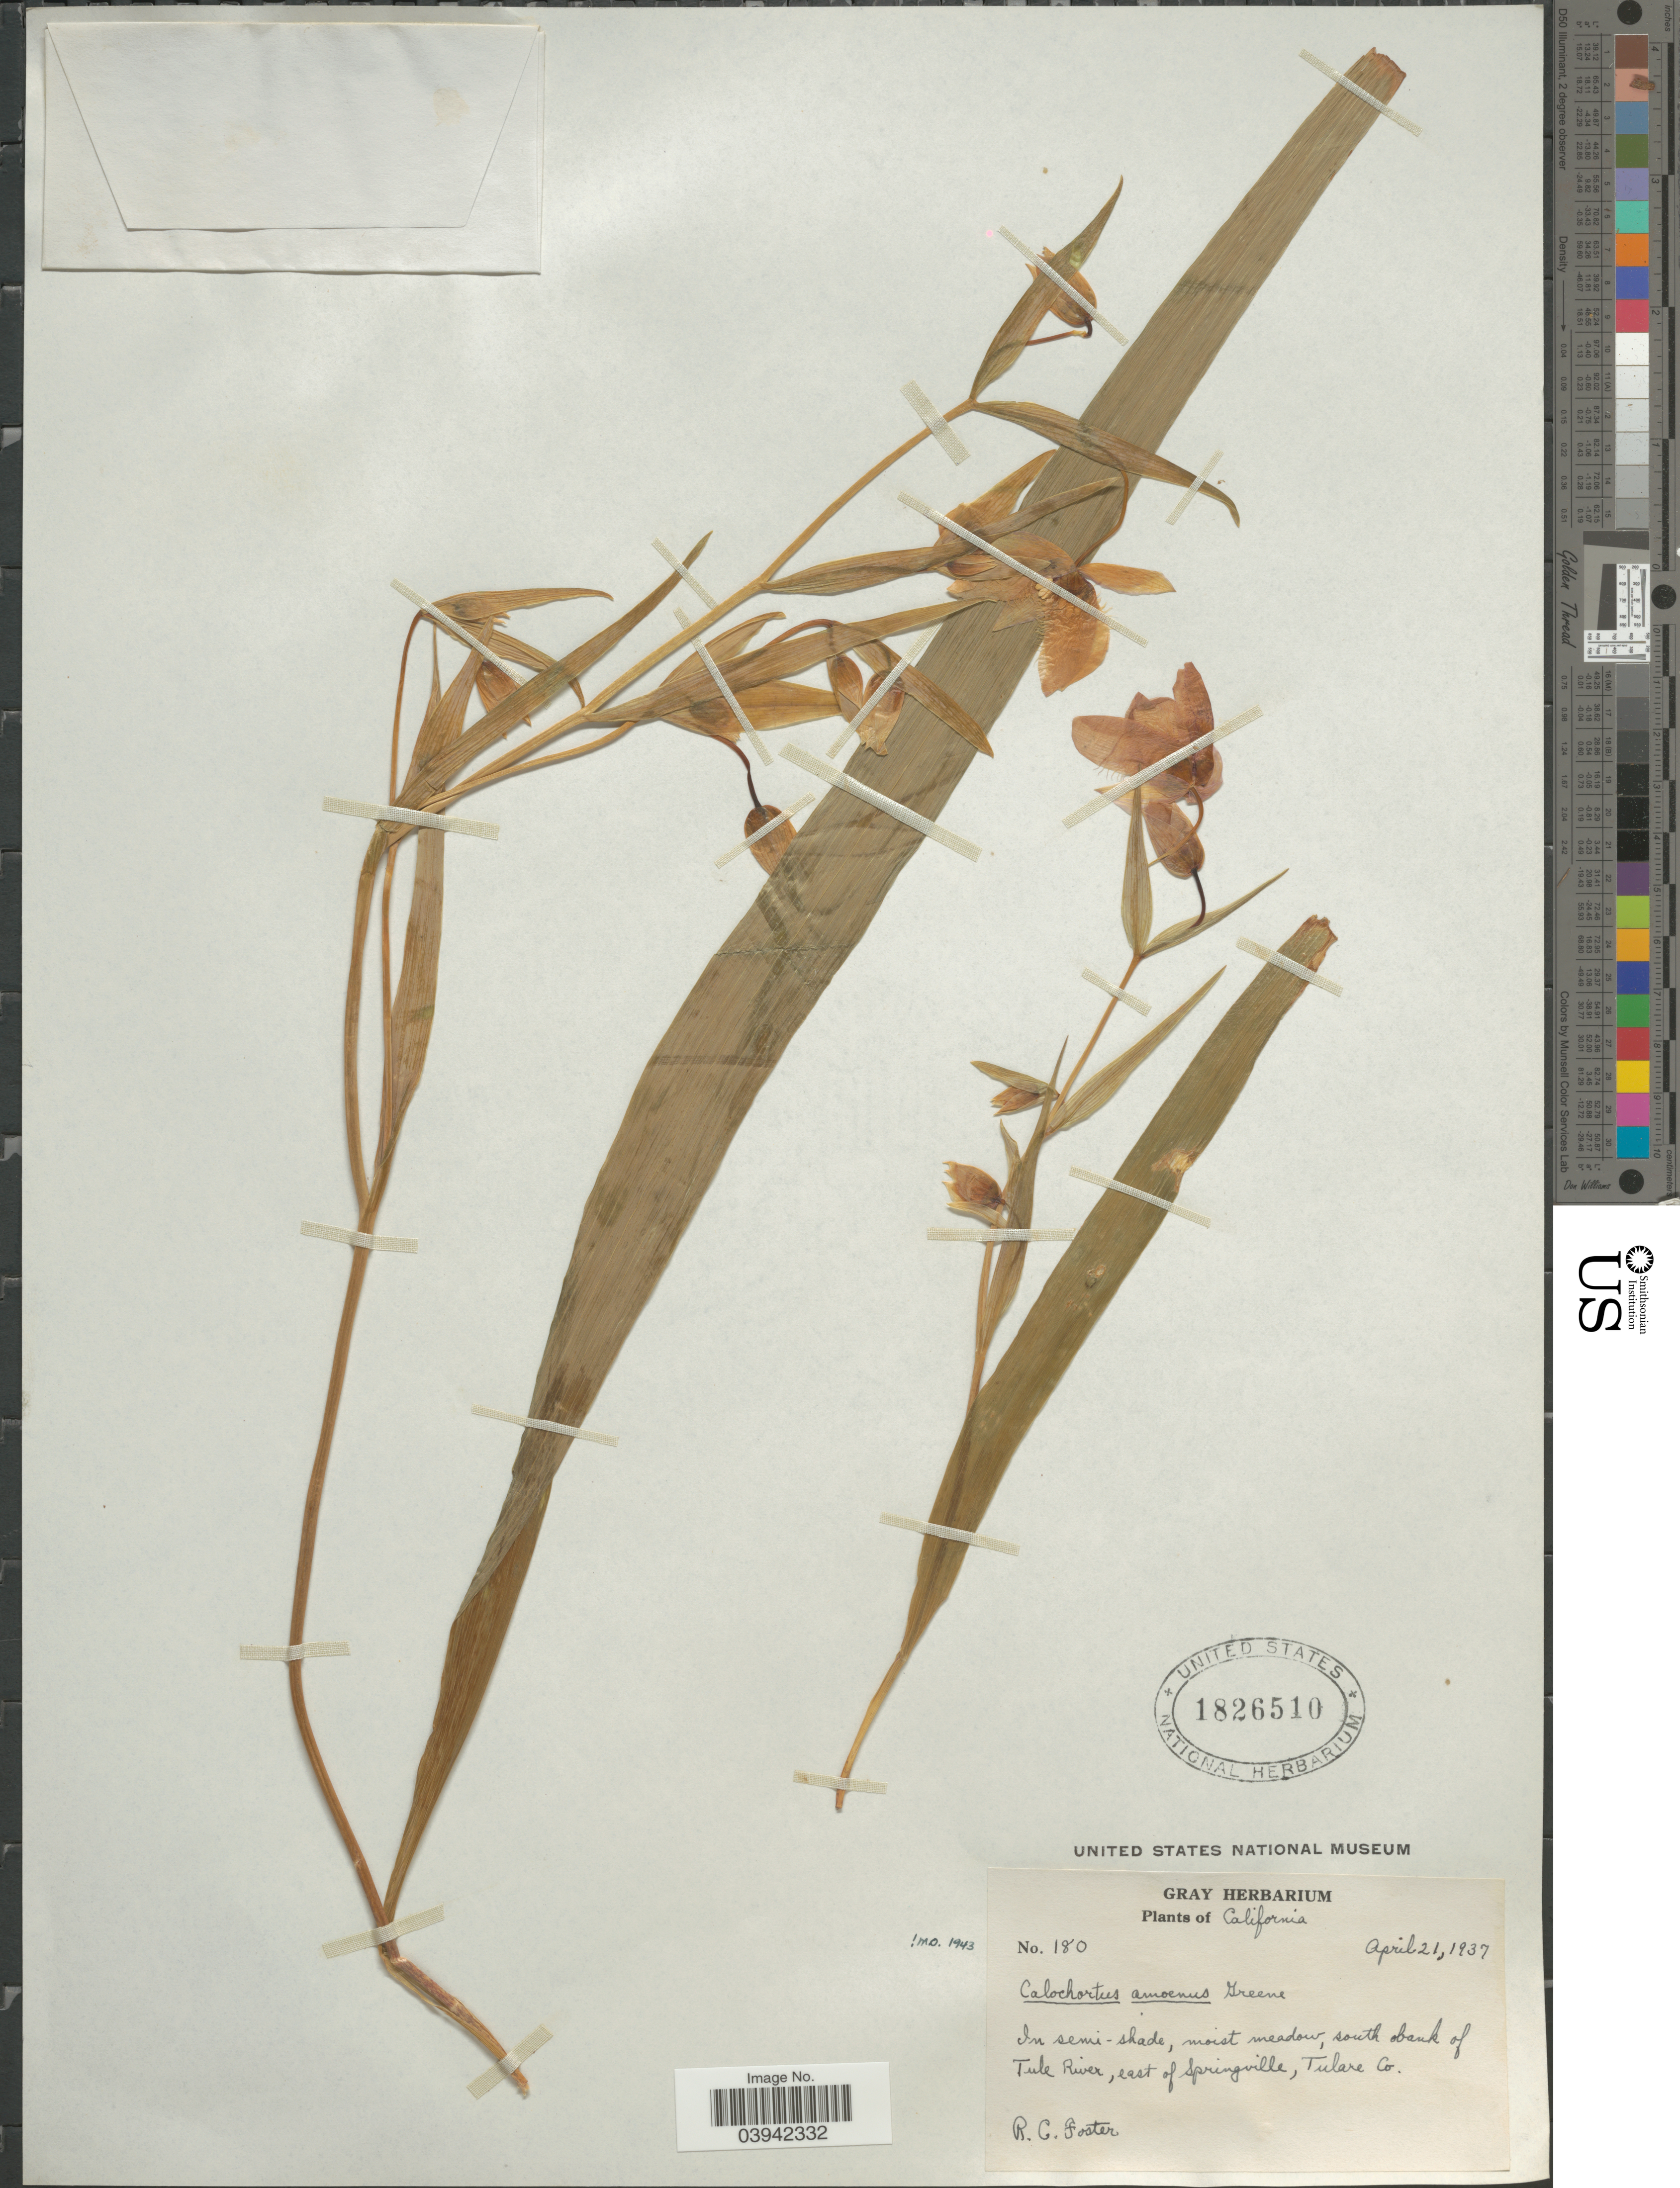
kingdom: Plantae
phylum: Tracheophyta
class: Liliopsida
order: Liliales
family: Liliaceae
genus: Calochortus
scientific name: Calochortus amoenus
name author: Greene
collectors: R. C. Foster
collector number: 180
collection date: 1937-04-21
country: United States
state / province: California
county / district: Tulare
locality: In semi-shade, moist meadow, south bank of Tule River, east of Springville, Tulare Co.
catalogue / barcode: US 1826510